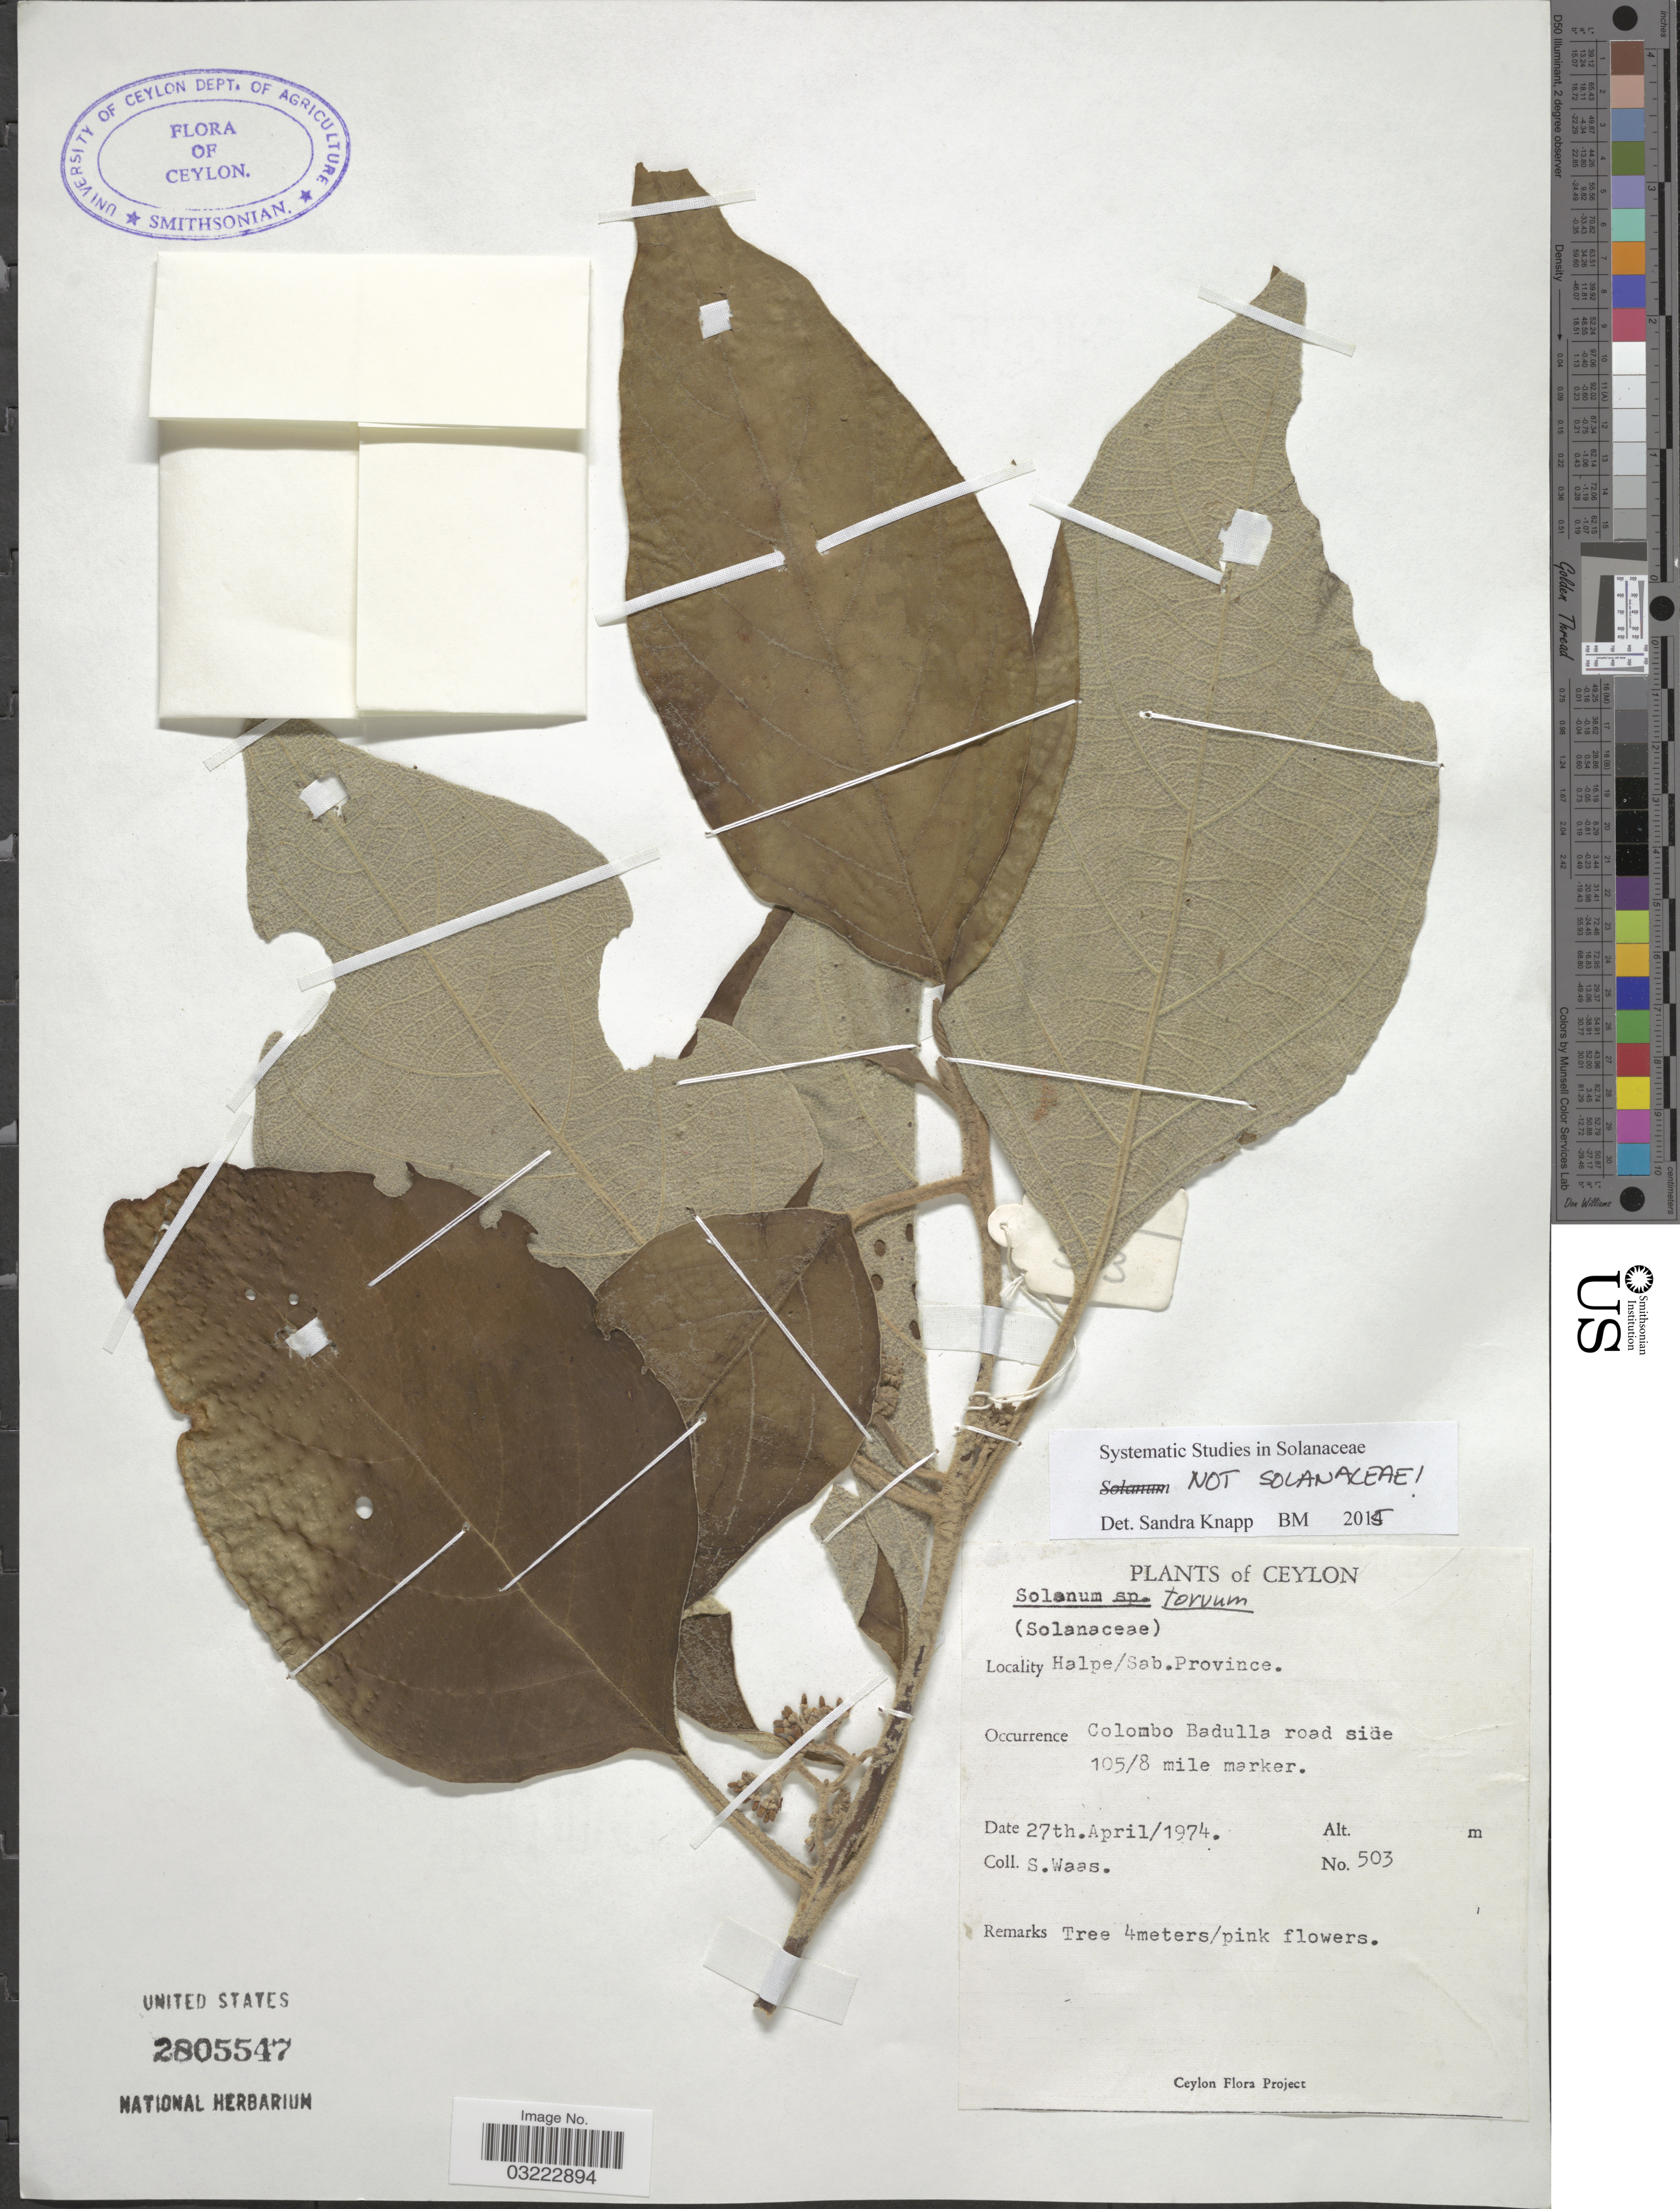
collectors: S. Waas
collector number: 503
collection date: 1974-04-27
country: Sri Lanka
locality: Ceylon. Halpe/Sab. Province. Colombo Badulla road side 105/8 mile marker.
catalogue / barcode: US 2805547